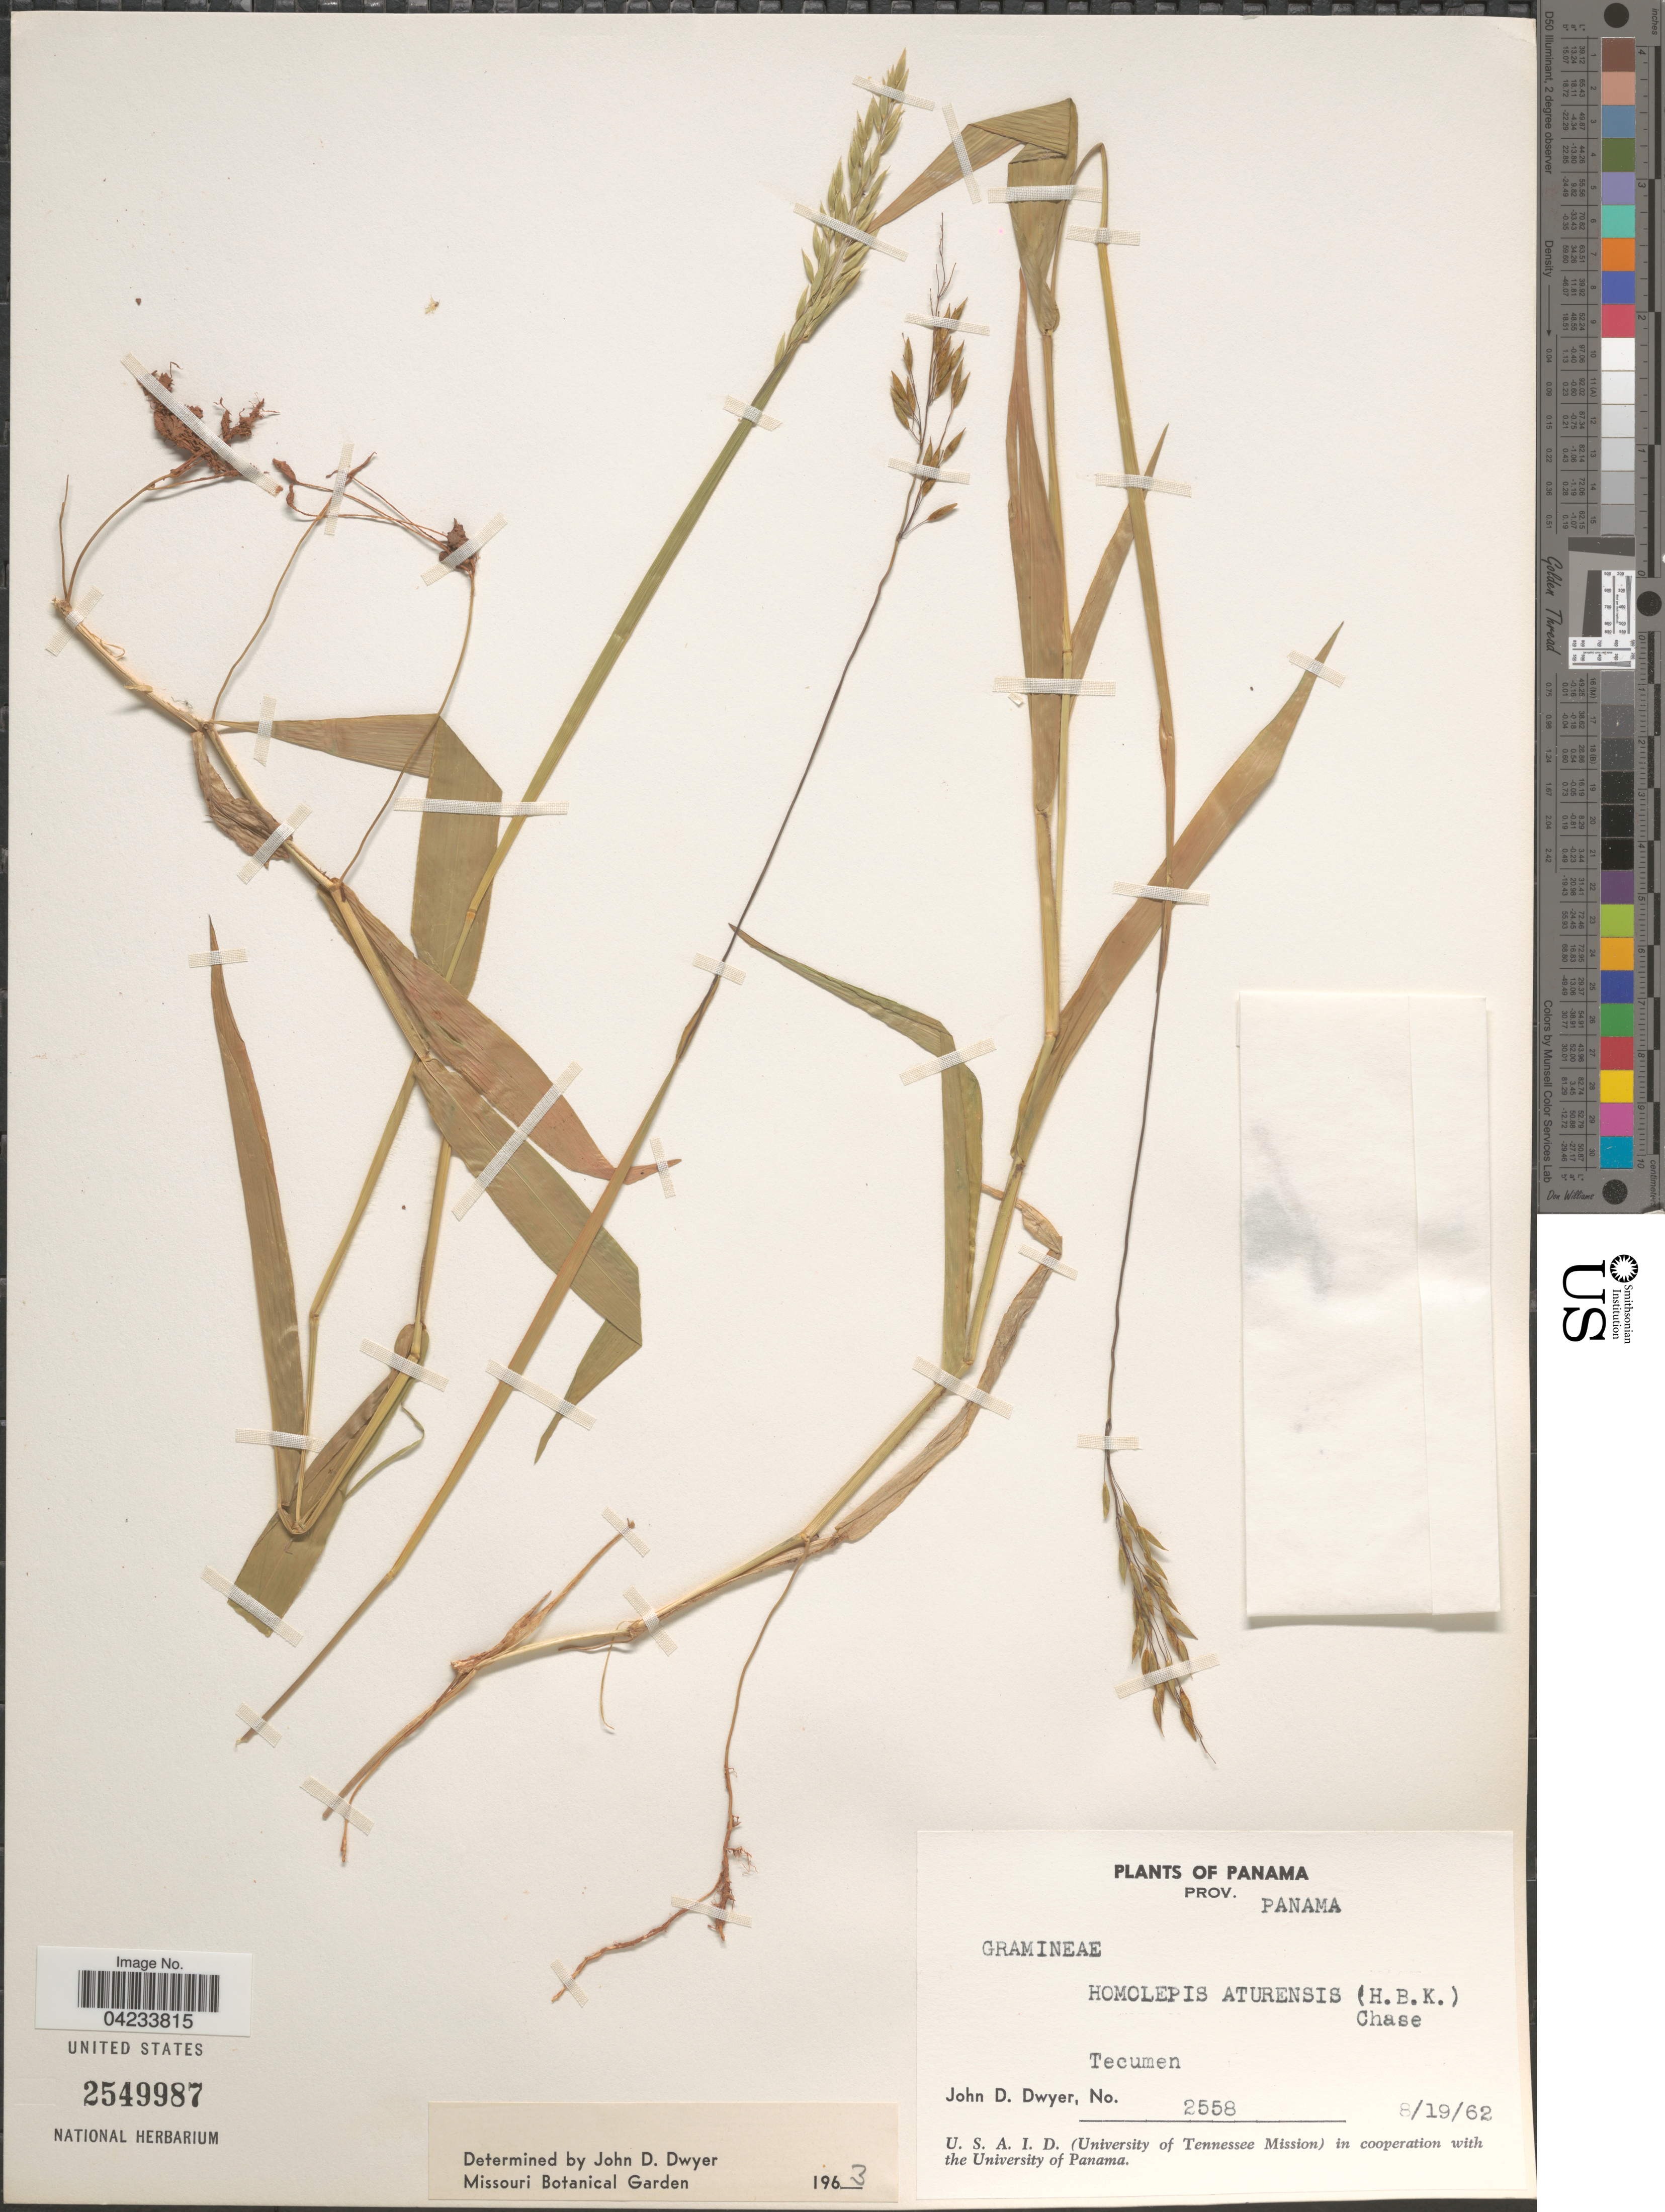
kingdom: Plantae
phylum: Tracheophyta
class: Liliopsida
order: Poales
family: Poaceae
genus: Homolepis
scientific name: Homolepis aturensis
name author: (Kunth) Chase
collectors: J. D. Dwyer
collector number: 2558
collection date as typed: Transcribed d/m/y: 19/8/62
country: Panama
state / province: Panamá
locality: Prov. Panama. Tecumen.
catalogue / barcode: US 2549987